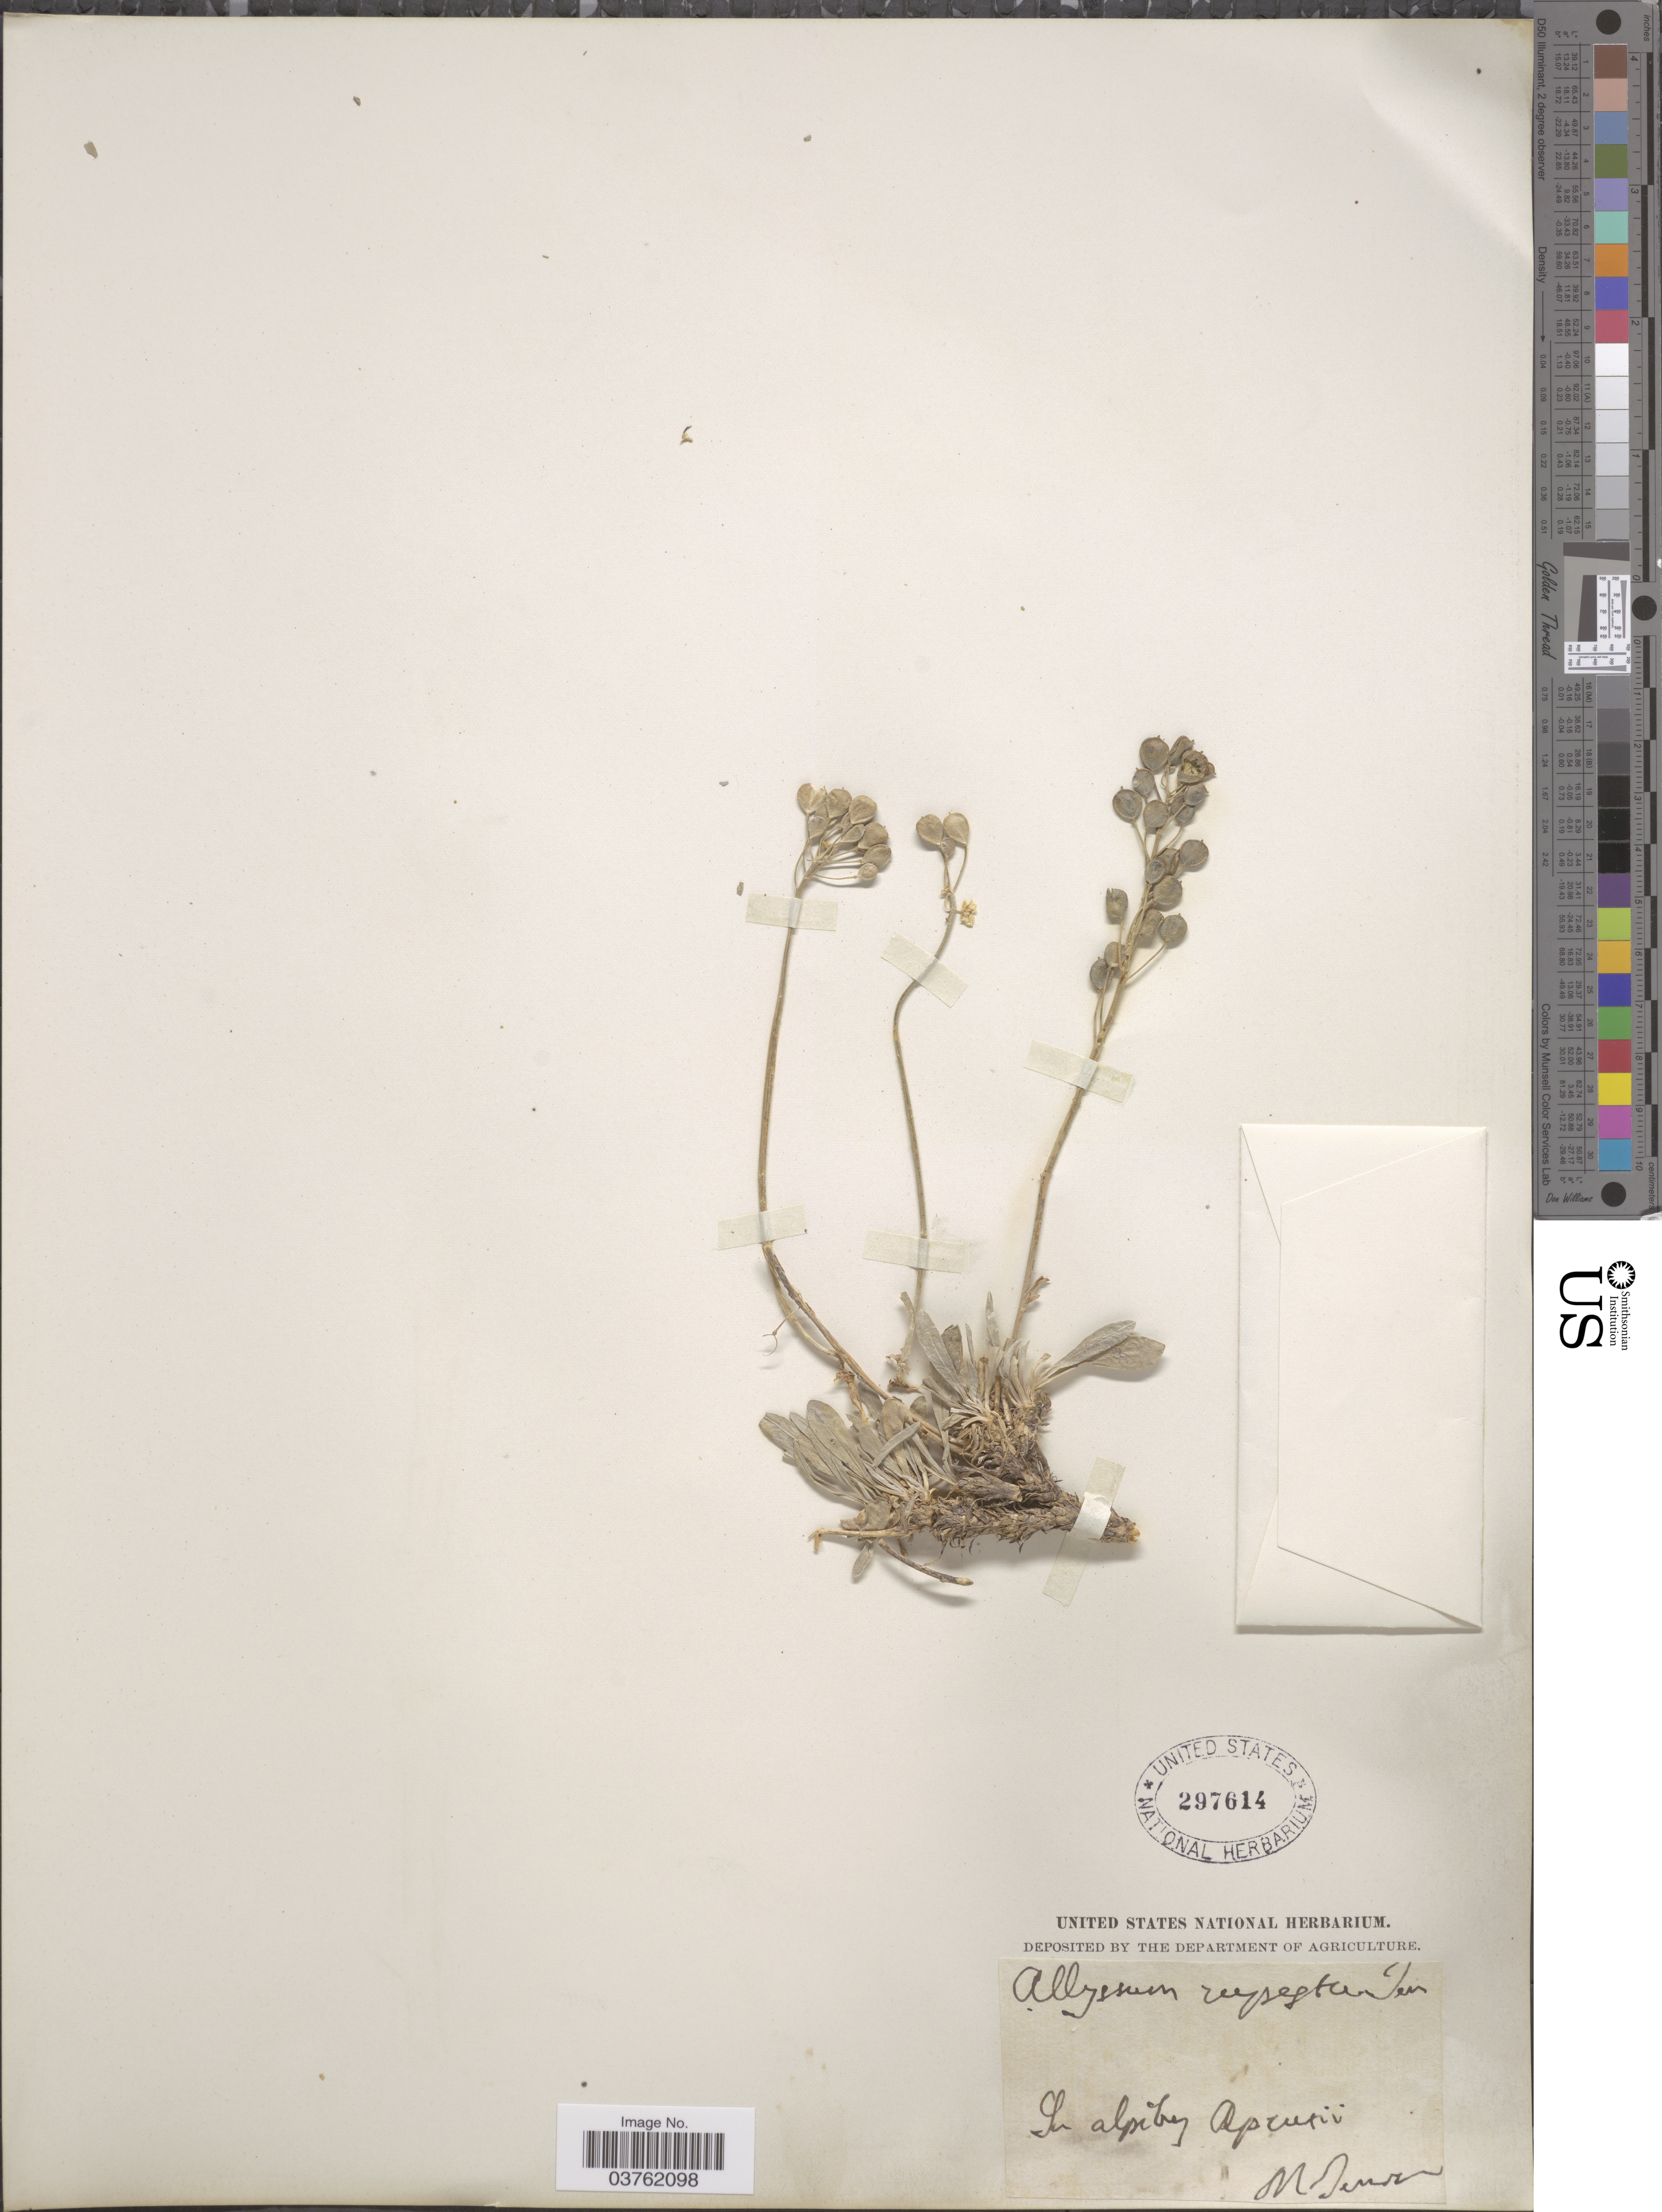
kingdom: Plantae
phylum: Tracheophyta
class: Magnoliopsida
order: Brassicales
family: Brassicaceae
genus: Alyssum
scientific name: Alyssum sp.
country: Italy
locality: In alpibus Aprutii.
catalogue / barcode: US 297614